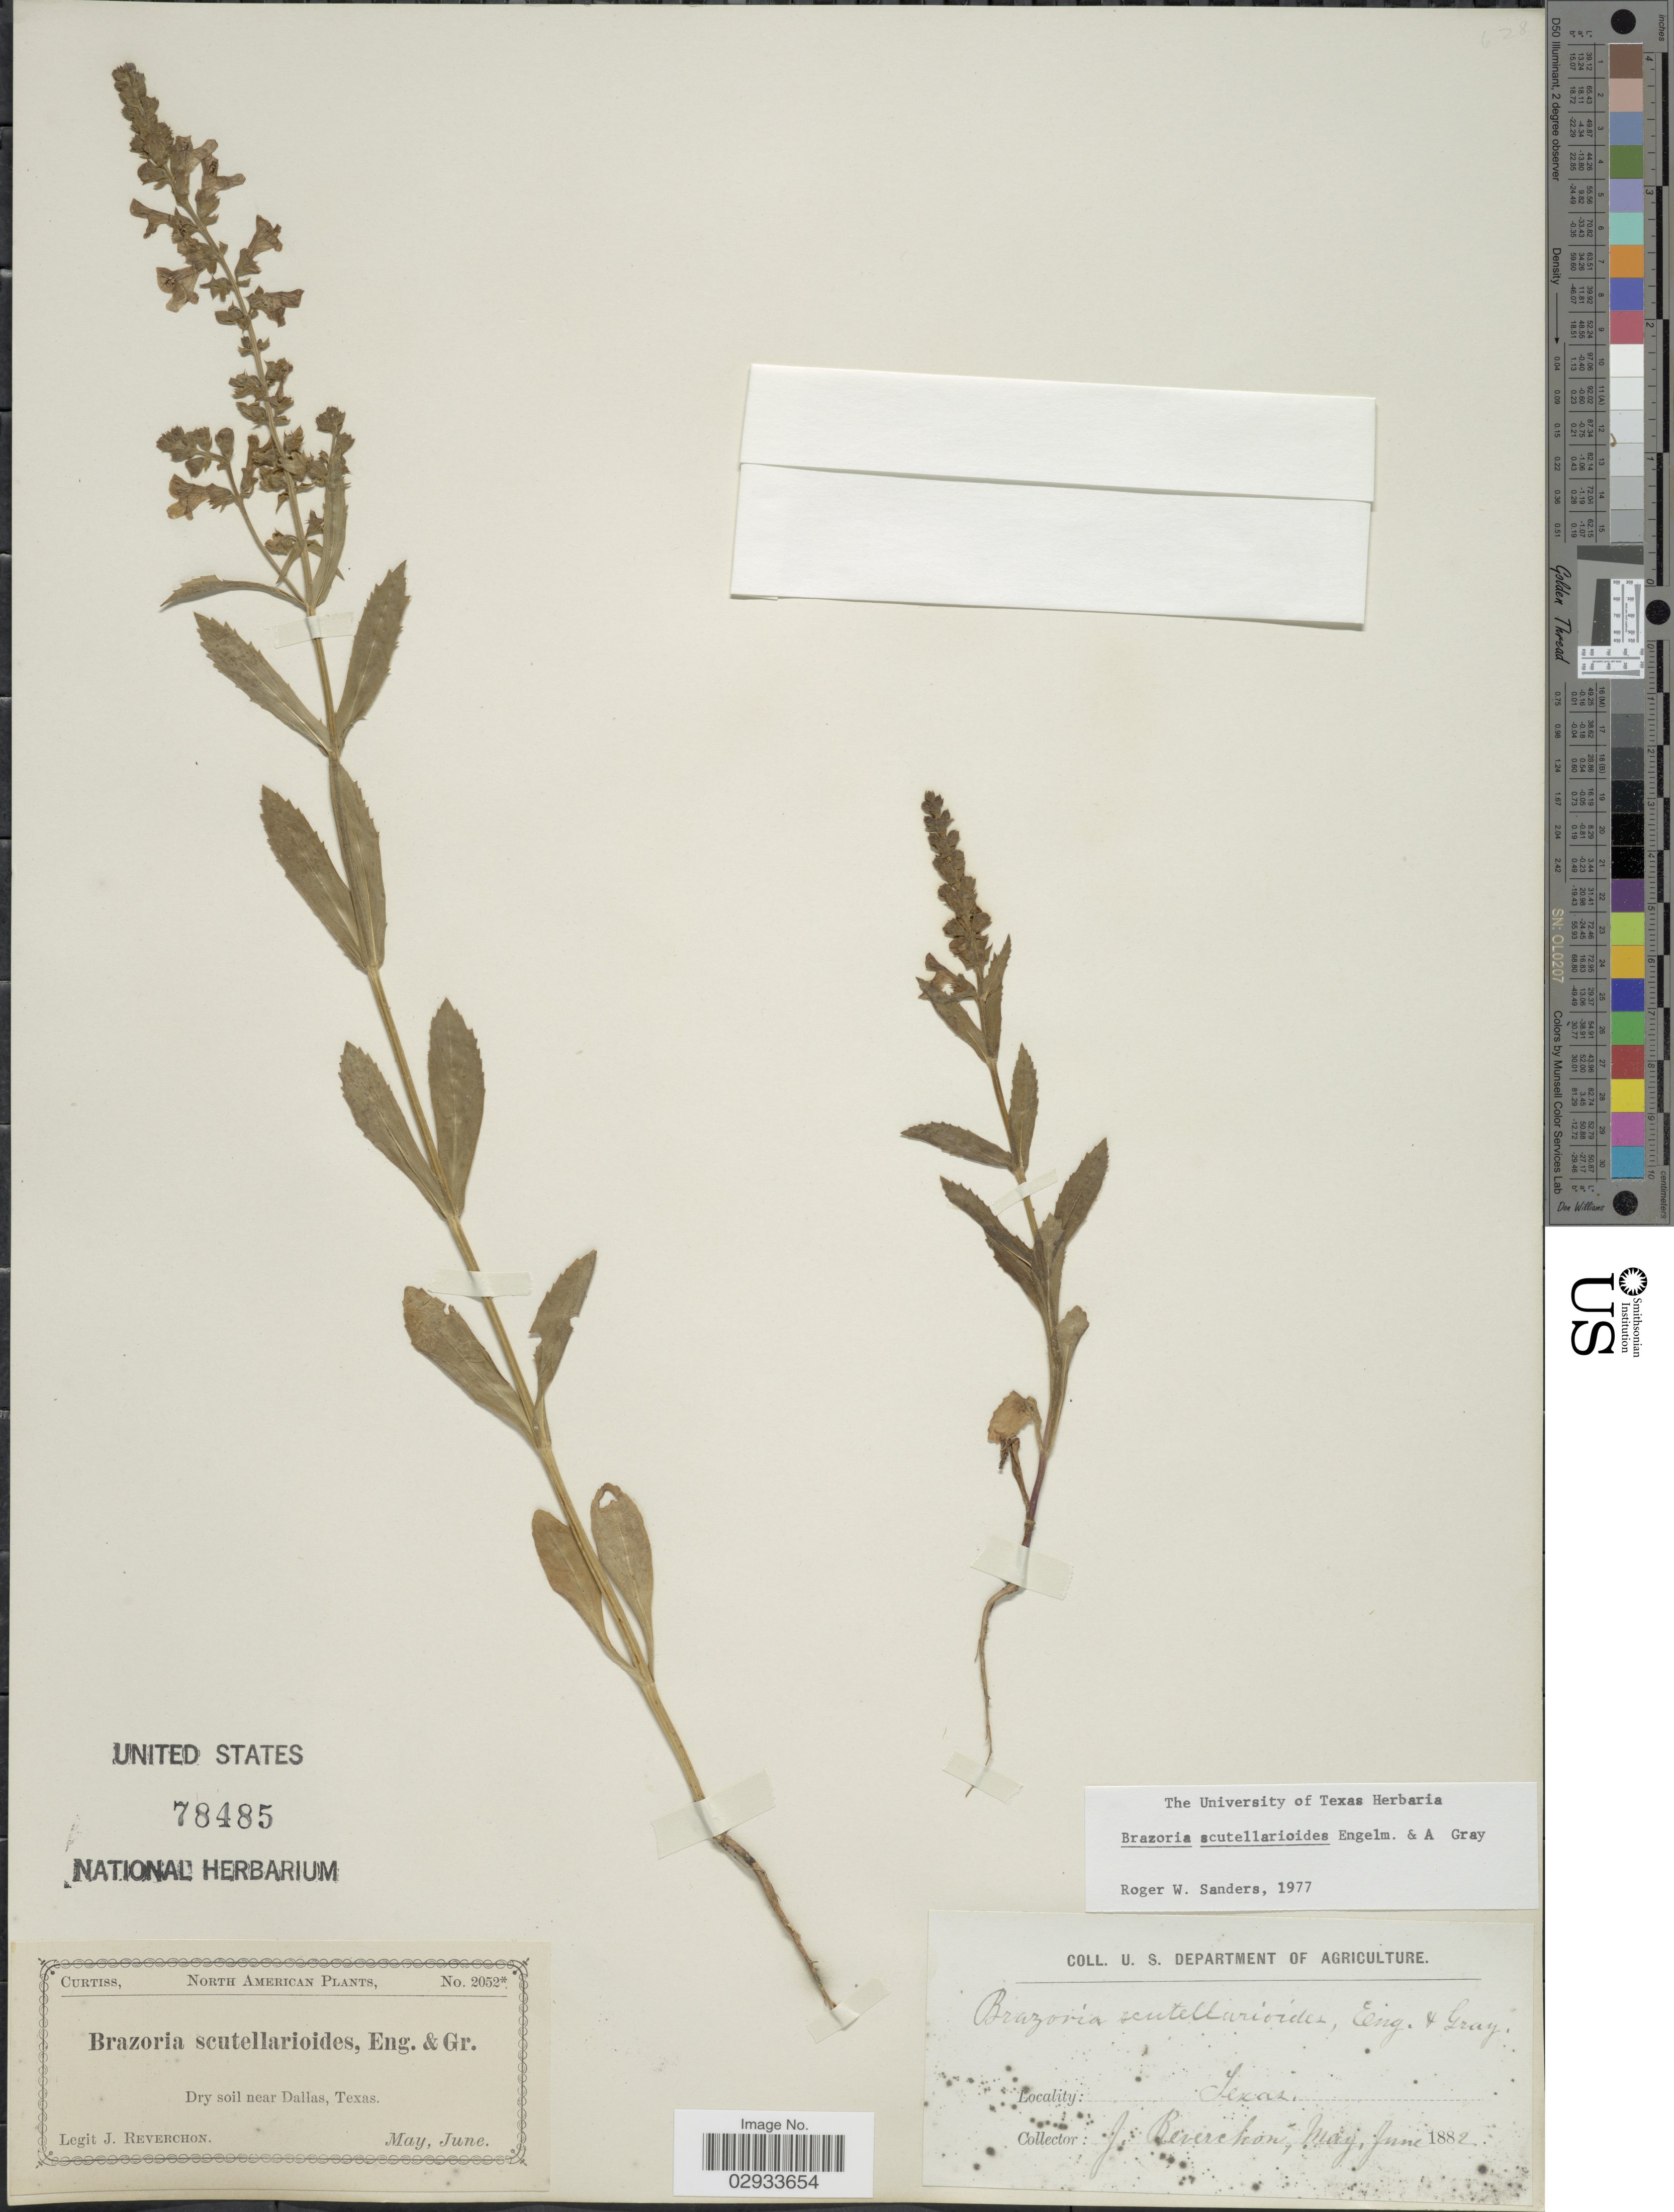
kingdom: Plantae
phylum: Tracheophyta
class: Magnoliopsida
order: Lamiales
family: Lamiaceae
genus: Brazoria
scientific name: Brazoria scutellarioides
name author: Engelm. & A. Gray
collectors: J. Reverchon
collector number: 2052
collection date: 1882-05/1882-06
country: United States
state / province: Texas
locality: Dry soil near Dallas, Texas.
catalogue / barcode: US 78485